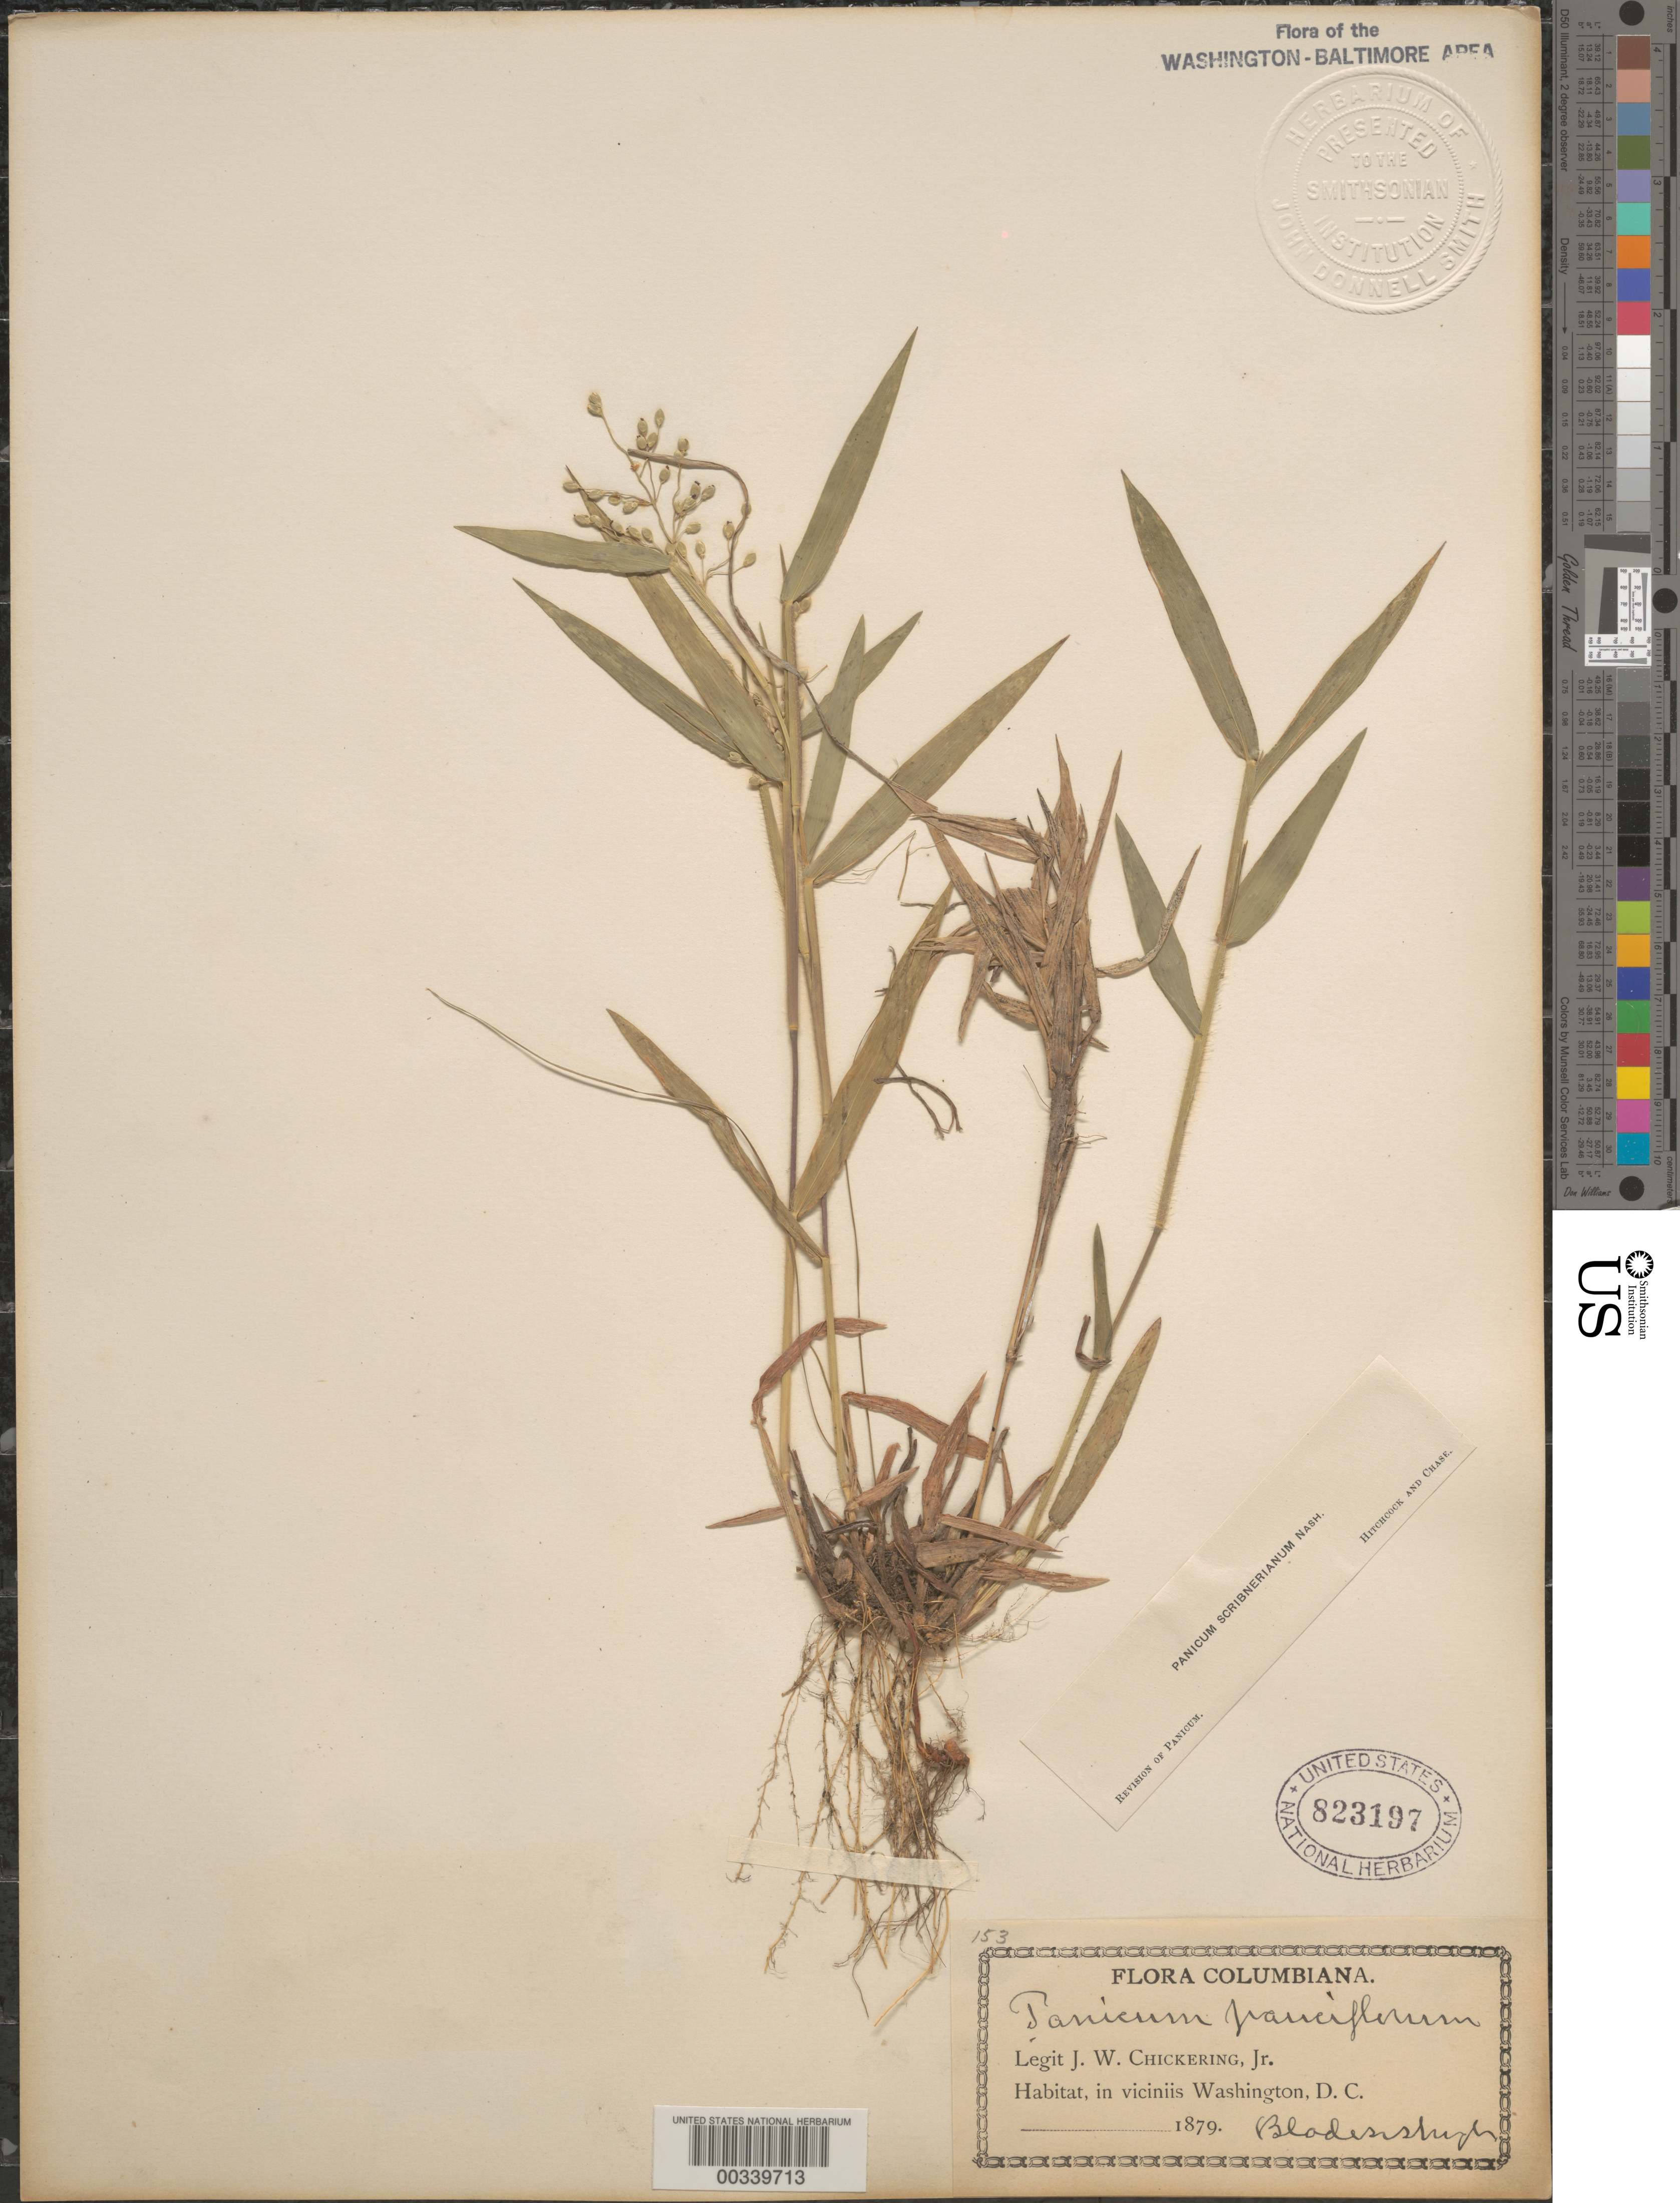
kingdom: Plantae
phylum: Tracheophyta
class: Liliopsida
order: Poales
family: Poaceae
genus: Dichanthelium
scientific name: Dichanthelium oligosanthes var. scribnerianum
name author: (Nash) Gould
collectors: J. W. Chickering Jr.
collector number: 153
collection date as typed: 1897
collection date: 1897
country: United States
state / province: District of Columbia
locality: Washington, DC and vicinity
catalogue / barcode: US 823197